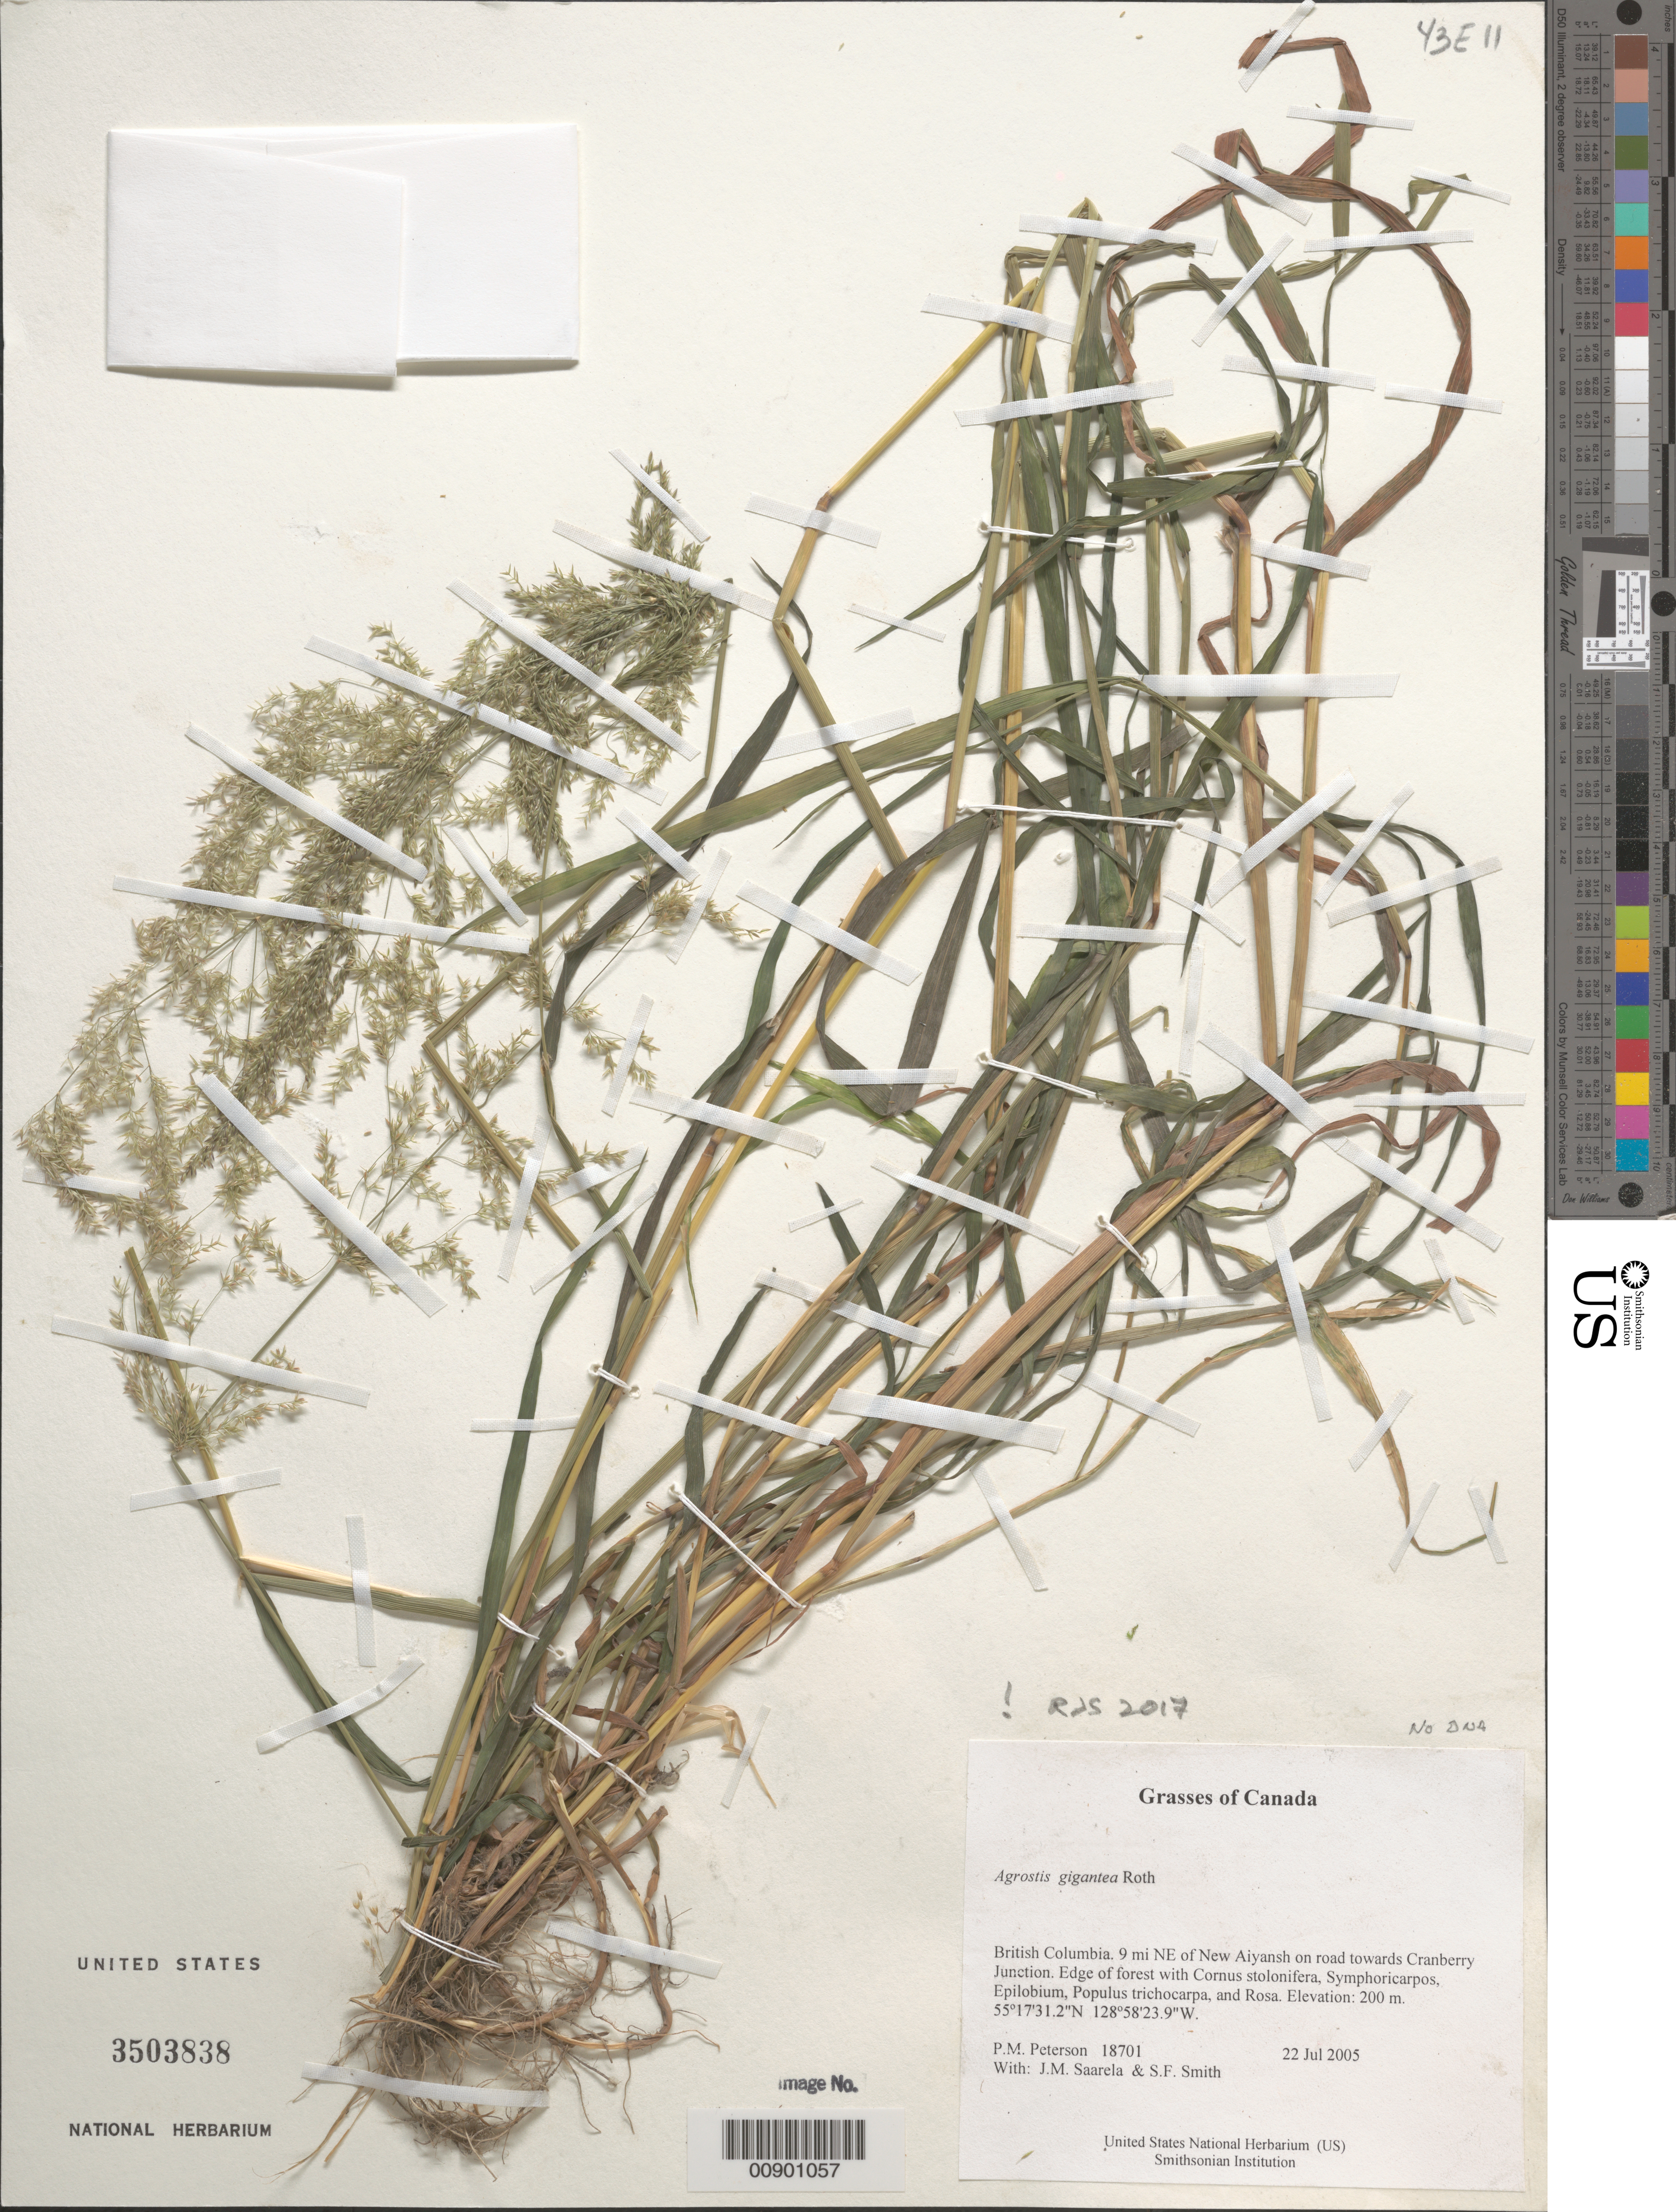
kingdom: Plantae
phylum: Tracheophyta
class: Liliopsida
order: Poales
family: Poaceae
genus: Agrostis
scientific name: Agrostis gigantea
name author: Roth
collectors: P. M. Peterson, J. Saarela & S.F. Smith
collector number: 18701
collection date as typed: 22 Jul 2004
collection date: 2004-07-22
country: Canada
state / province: British Columbia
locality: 9 mi NE of New Aiyansh on road towards Cranberry Junction. Edge of forest with Cornus stolonifera, Symphoricarpos, Epilobium, Populus trichocarpa, and Rosa.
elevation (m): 200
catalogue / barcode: US 3503838